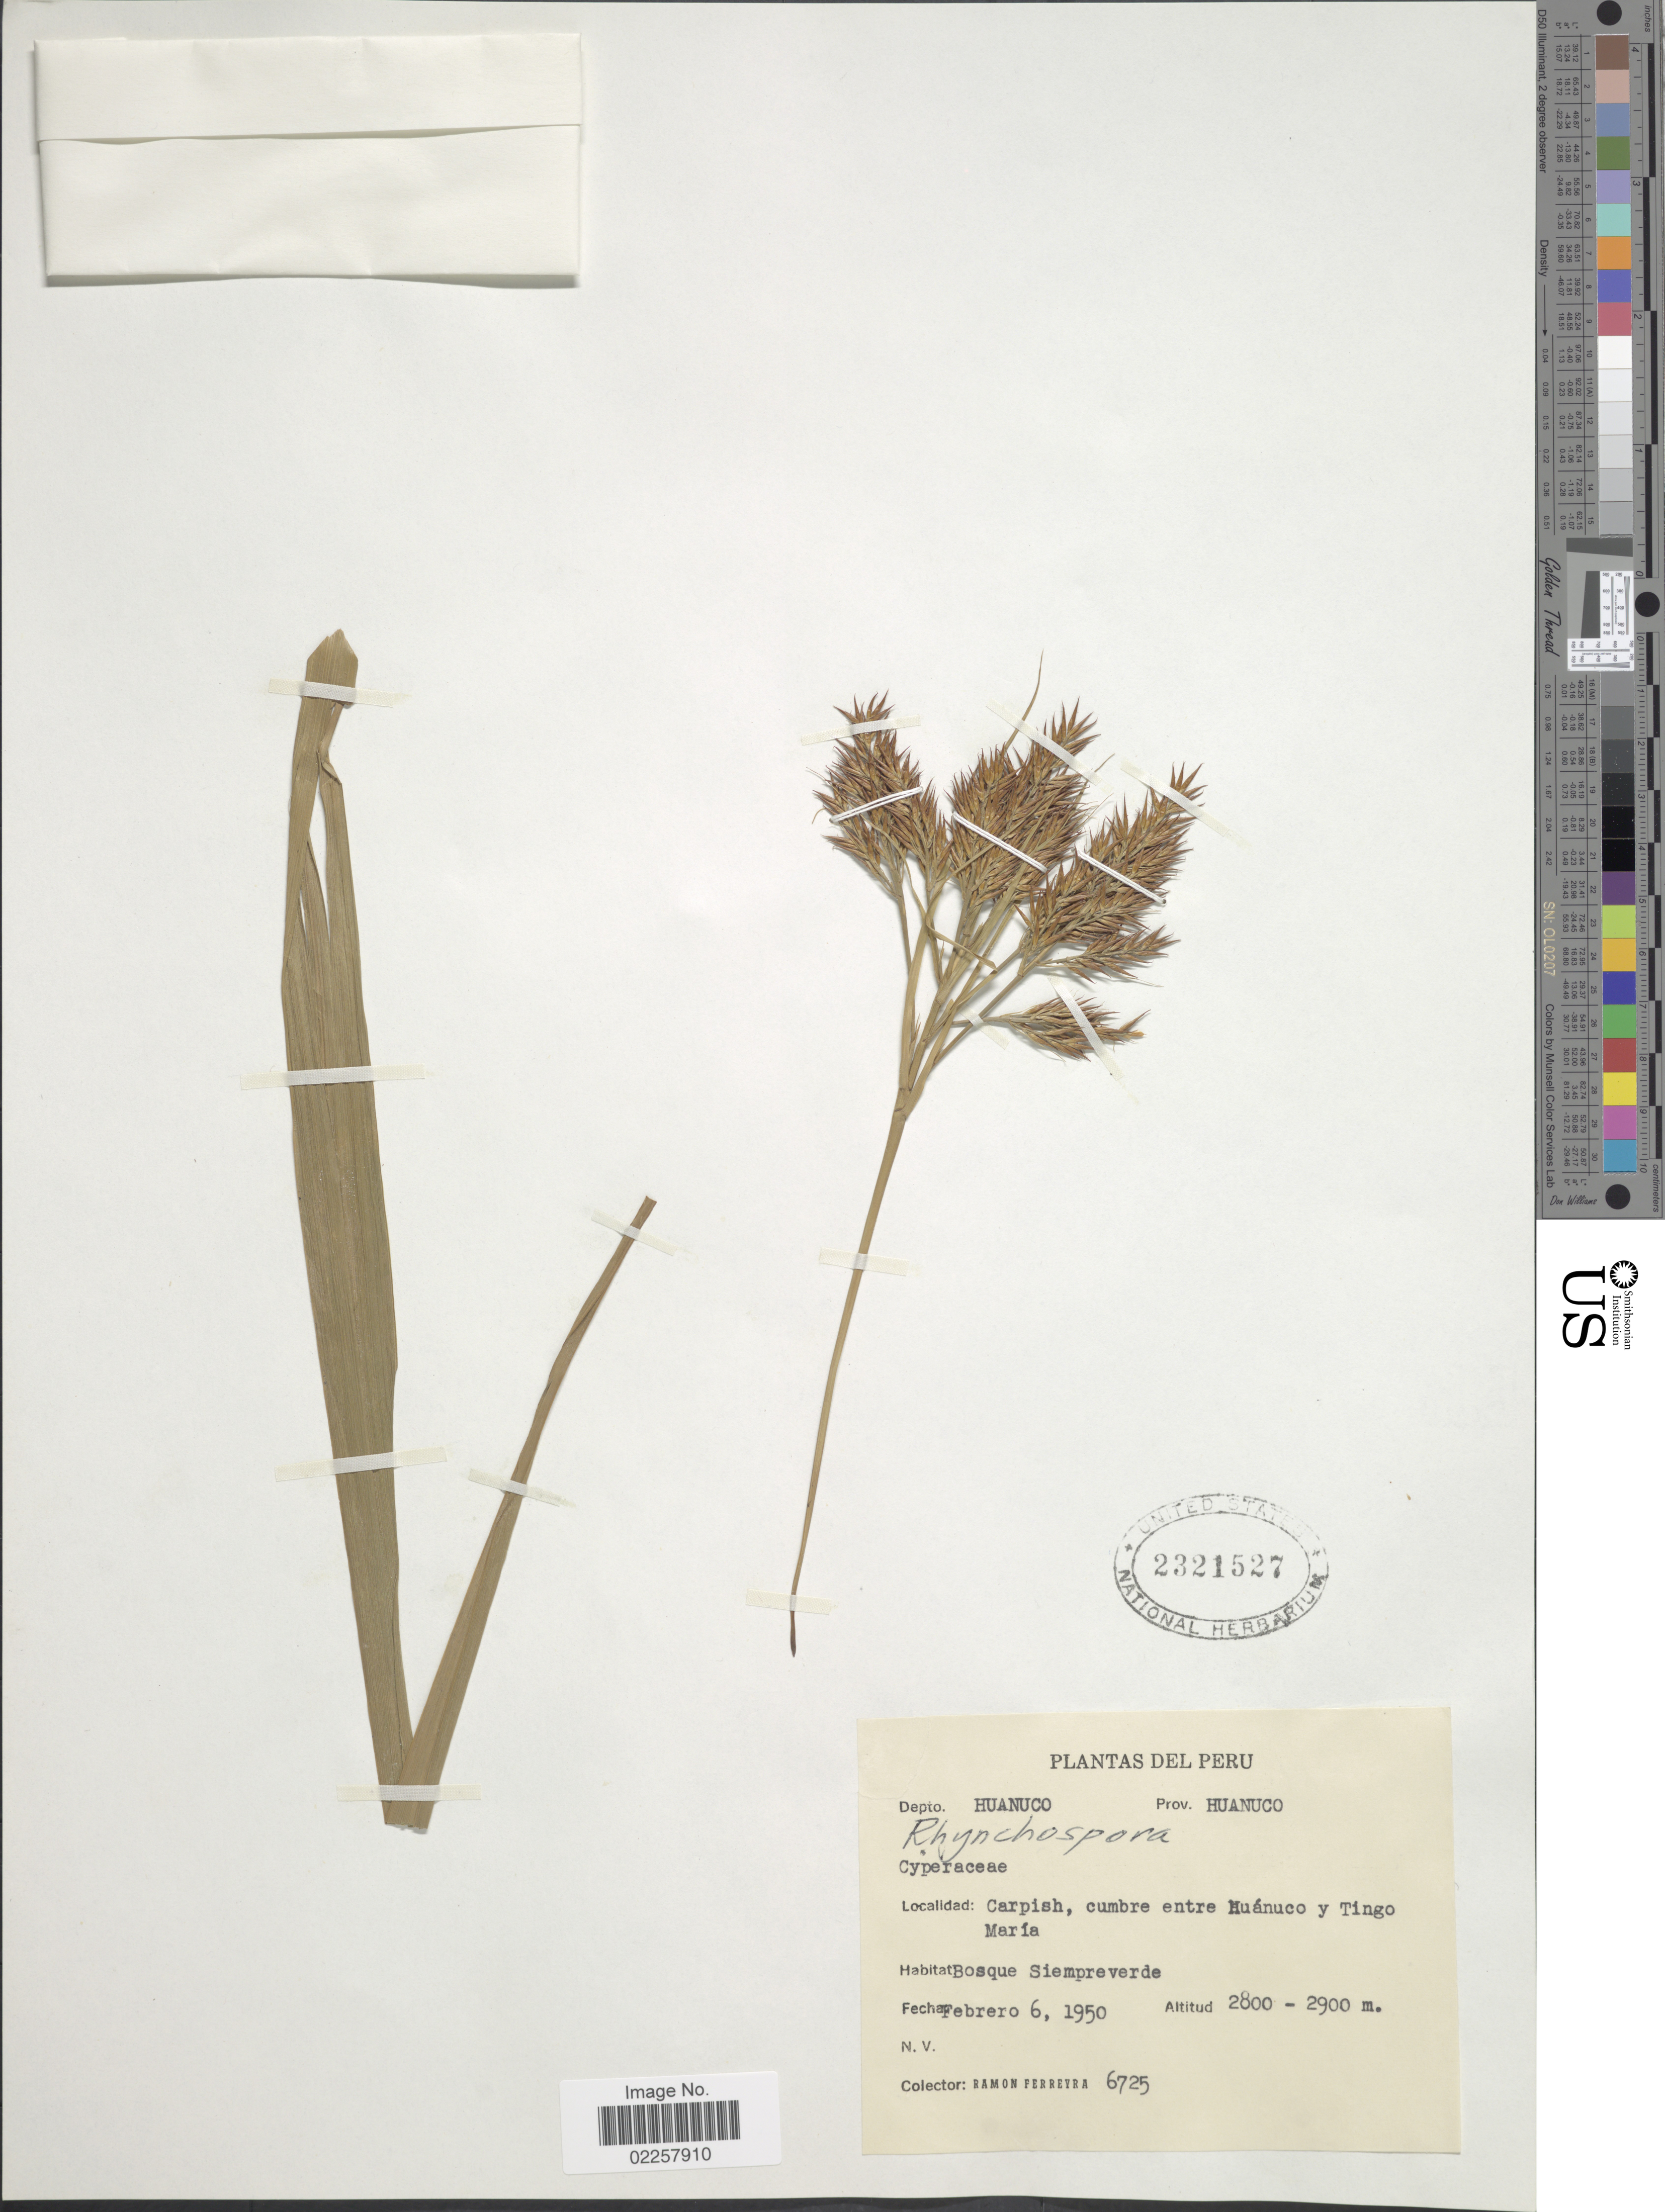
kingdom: Plantae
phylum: Tracheophyta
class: Liliopsida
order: Poales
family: Cyperaceae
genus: Rhynchospora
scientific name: Rhynchospora sp.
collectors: R. A. Ferreyra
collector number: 6725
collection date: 1950-02-06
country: Peru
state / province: Huánuco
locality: Depto. Huanuco, Prov. Huanuco, Carpish, cumbre entre Huanuco y Tingo Maria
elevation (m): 2800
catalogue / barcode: US 2321527